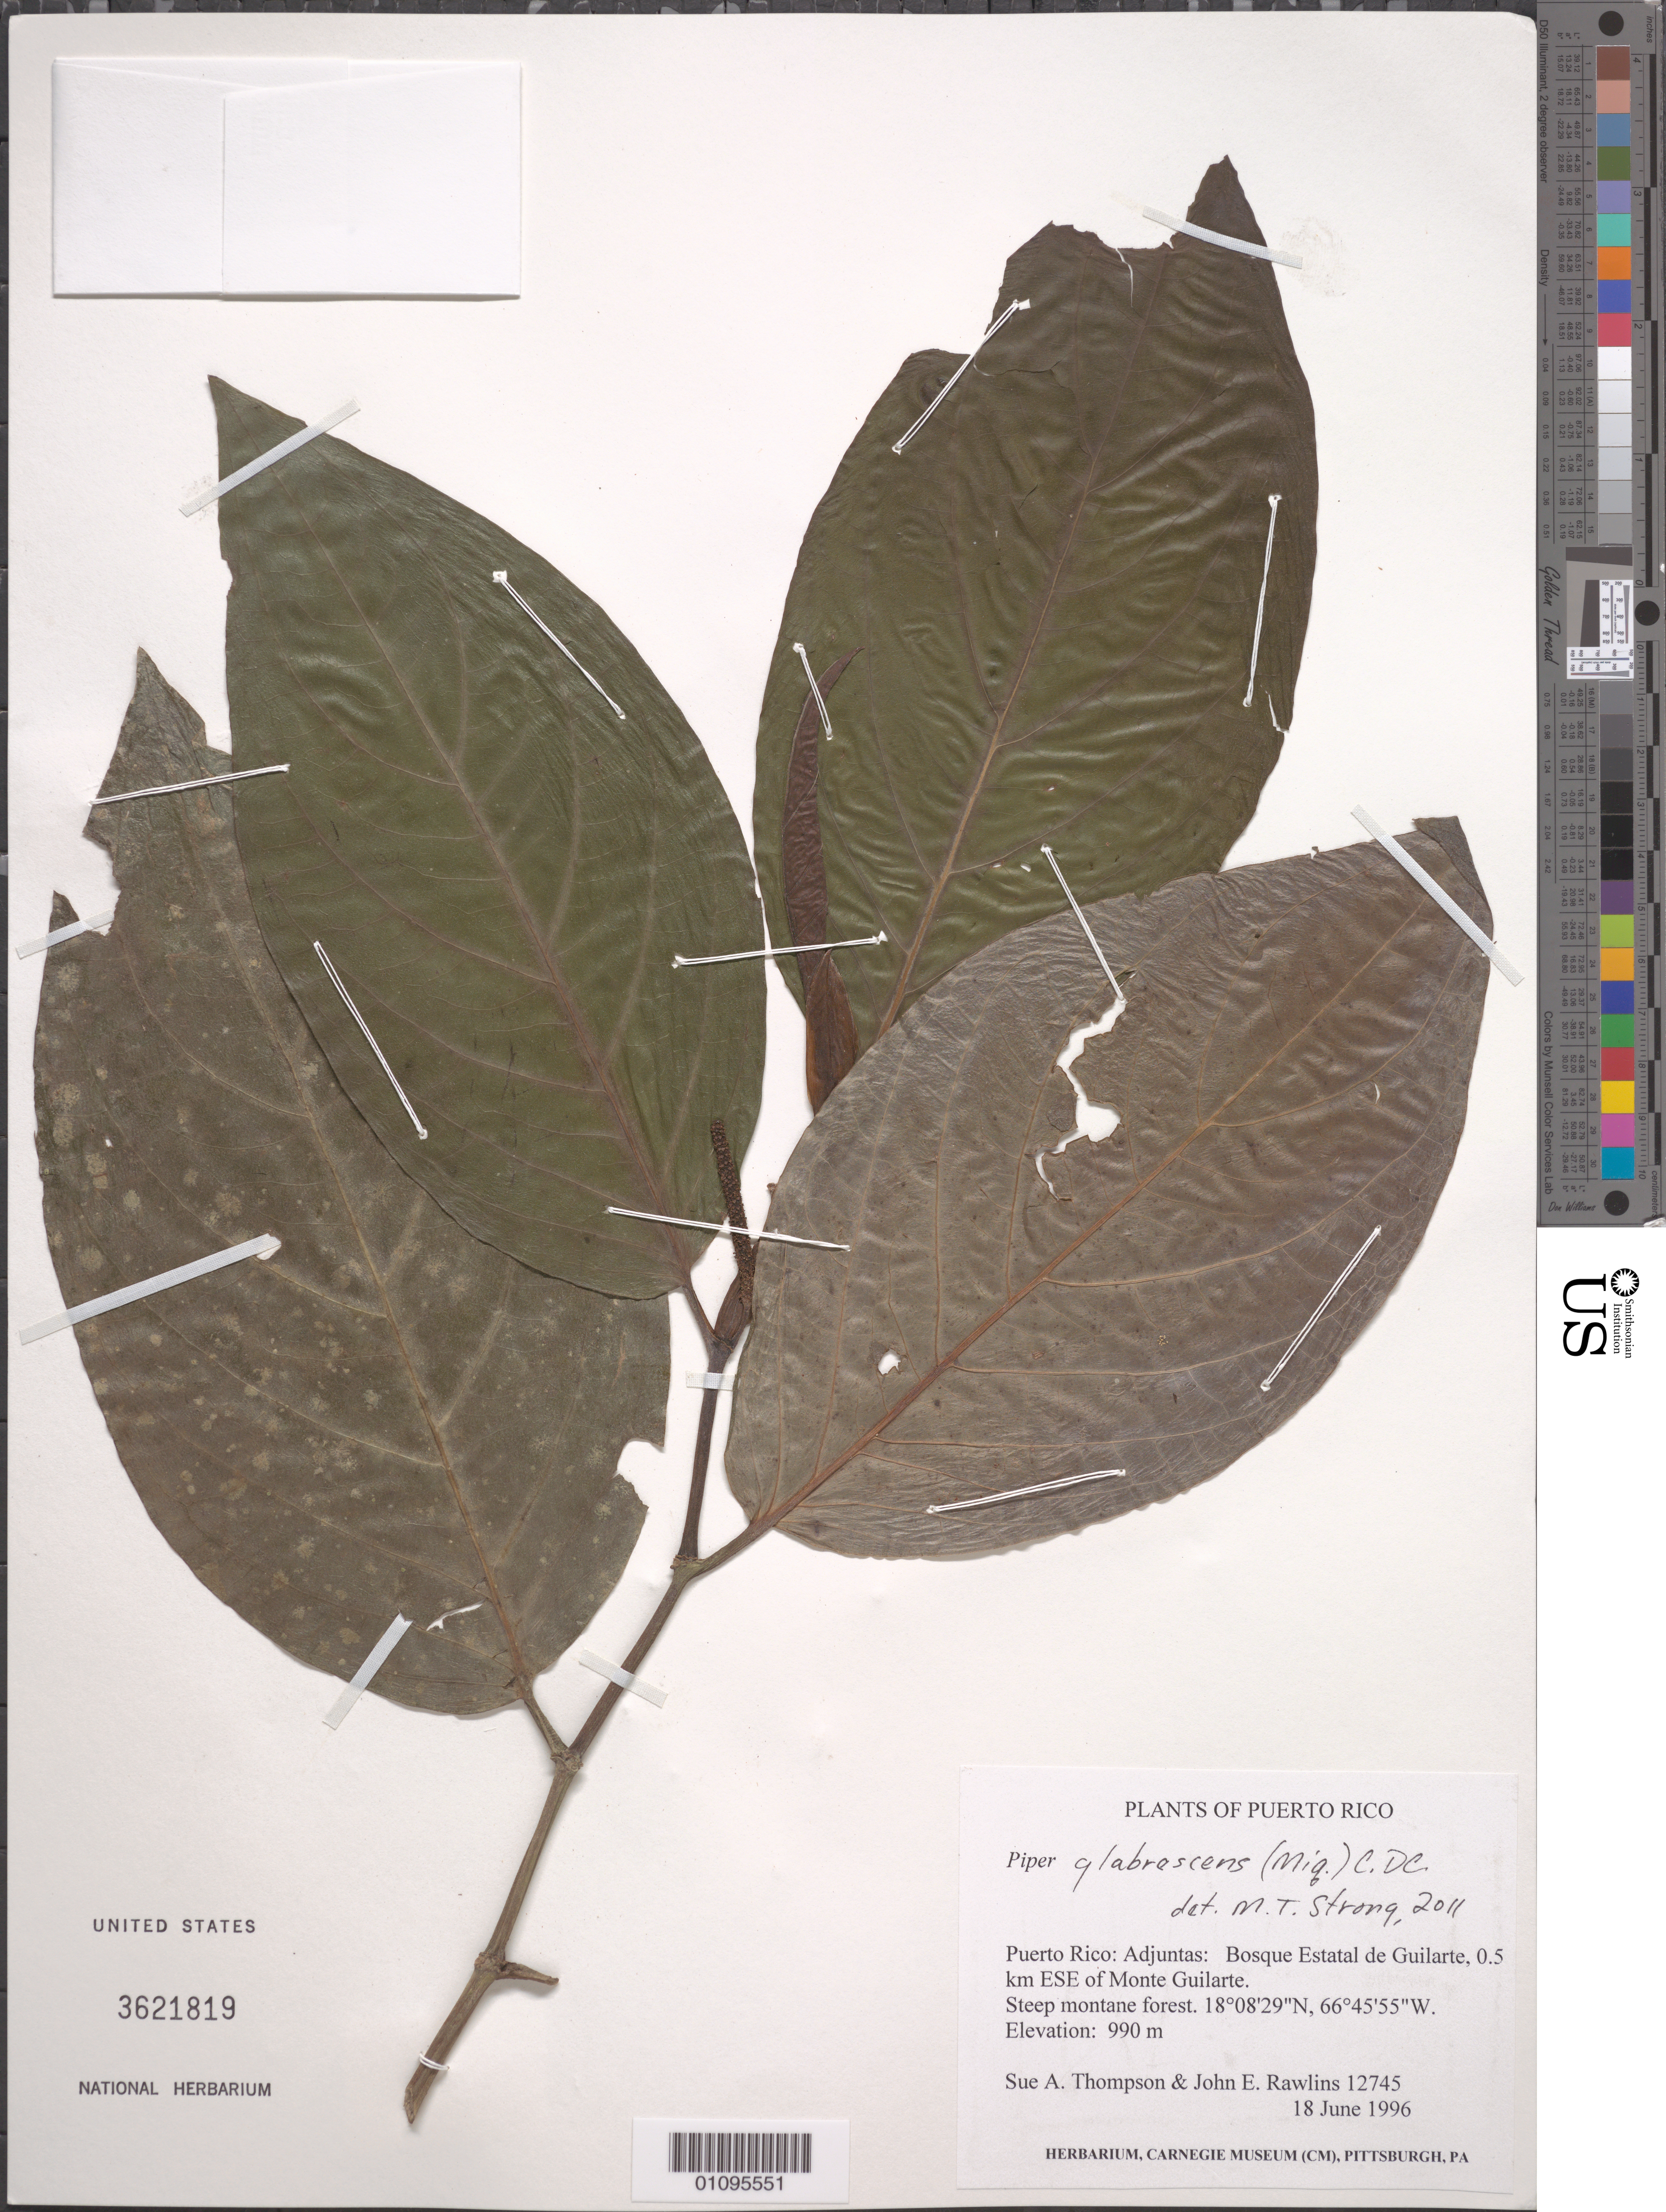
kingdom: Plantae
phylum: Tracheophyta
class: Magnoliopsida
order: Piperales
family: Piperaceae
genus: Piper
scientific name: Piper glabrescens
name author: (Miq.) C. DC.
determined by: Strong, M. T., (US), Smithsonian Institution - National Museum of Natural History (UNITED STATES)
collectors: S. A. Thompson & J. Rawlins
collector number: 12745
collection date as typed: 18 Jun 1996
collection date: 1996-06-18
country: Puerto Rico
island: Puerto Rico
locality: Adjuntas: Bosque Estatal de Guilarte, 0.5 km ESE of Monte Guilarte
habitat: Steep montane forest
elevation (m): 990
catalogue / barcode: US 3621819